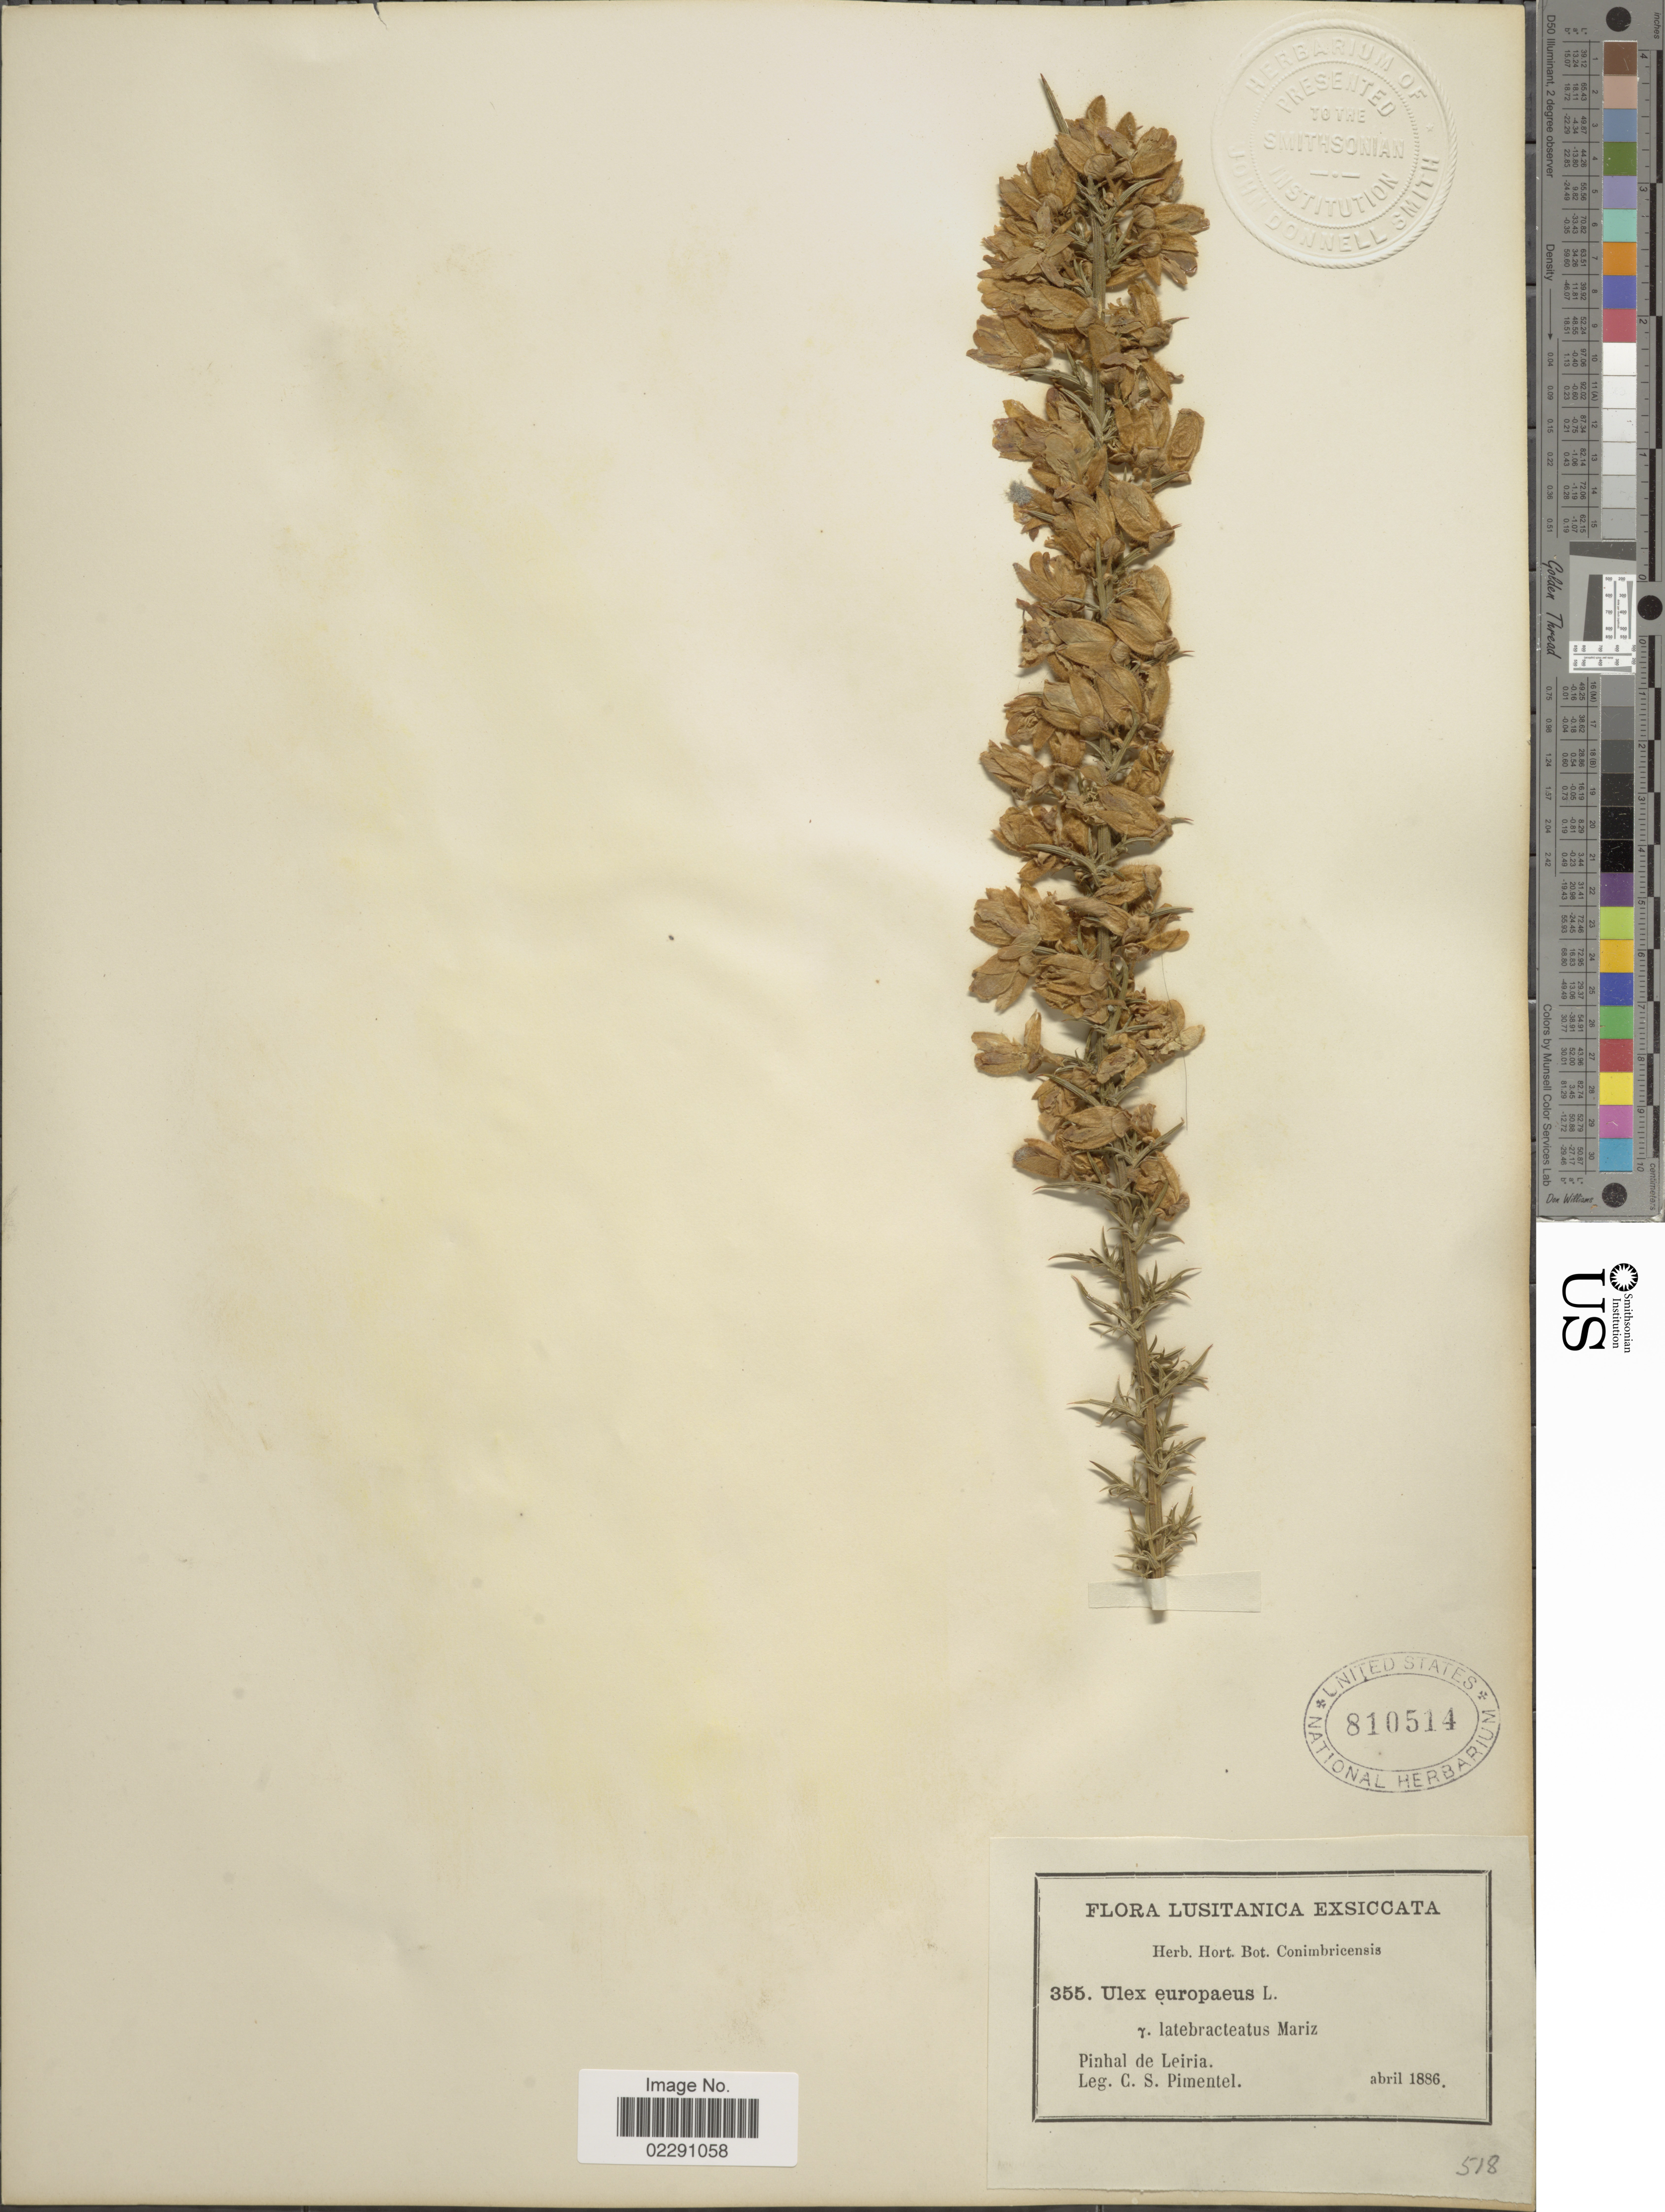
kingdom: Plantae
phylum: Tracheophyta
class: Magnoliopsida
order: Fabales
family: Fabaceae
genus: Ulex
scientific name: Ulex europaeus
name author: L.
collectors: C. Pimentel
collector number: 355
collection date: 1886-04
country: Portugal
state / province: Leiria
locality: Lusitanica, Pinhal de Leiria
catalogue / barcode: US 810514